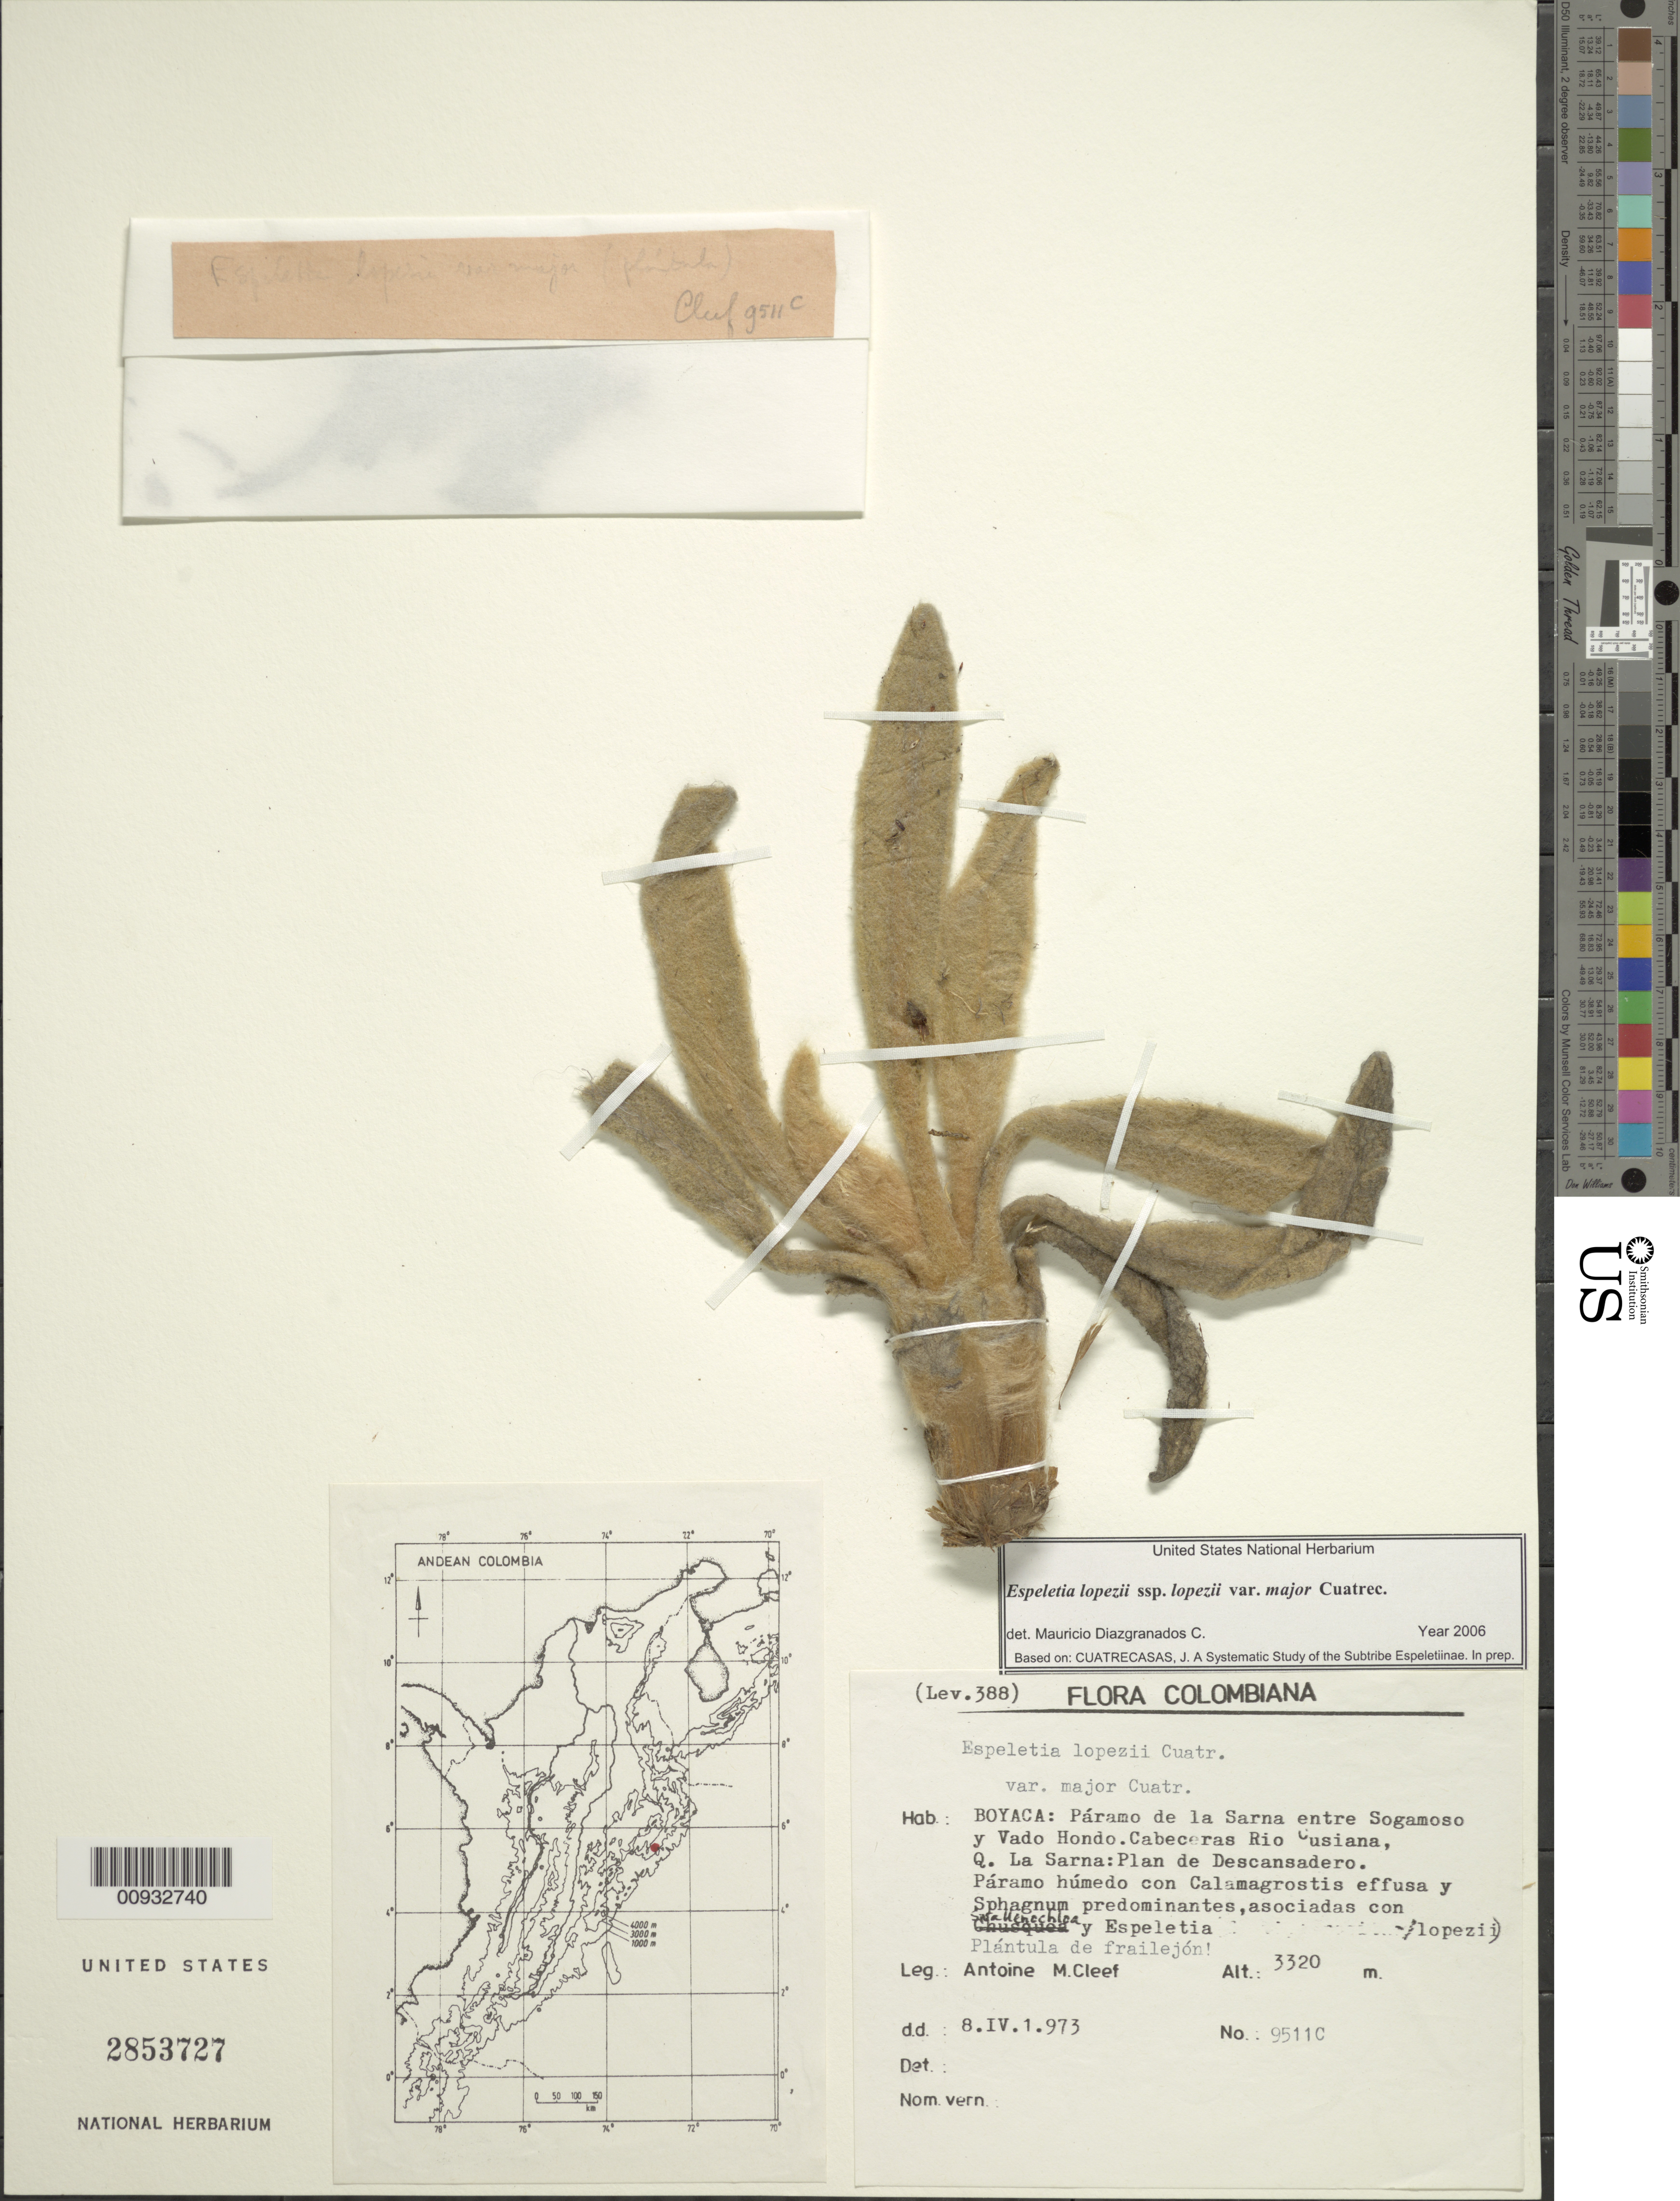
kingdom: Plantae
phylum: Tracheophyta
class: Magnoliopsida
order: Asterales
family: Asteraceae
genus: Espeletia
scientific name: Espeletia lopezii var. major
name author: Cuatrec.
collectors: A. M. Cleef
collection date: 1973-04-08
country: Colombia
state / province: Boyacá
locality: P.; de la Sarna. Entre Sogamoso y Vado Hondo. Cabeceras Río Cusiana, Q. La Sarna: Plan de Descansadero.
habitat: Páramo húmedo con Calamagrostis effusa y Sphagnum predominantes, asociadas con Swallenochloa y Espeletia lopezii.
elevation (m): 3320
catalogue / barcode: US 2853727